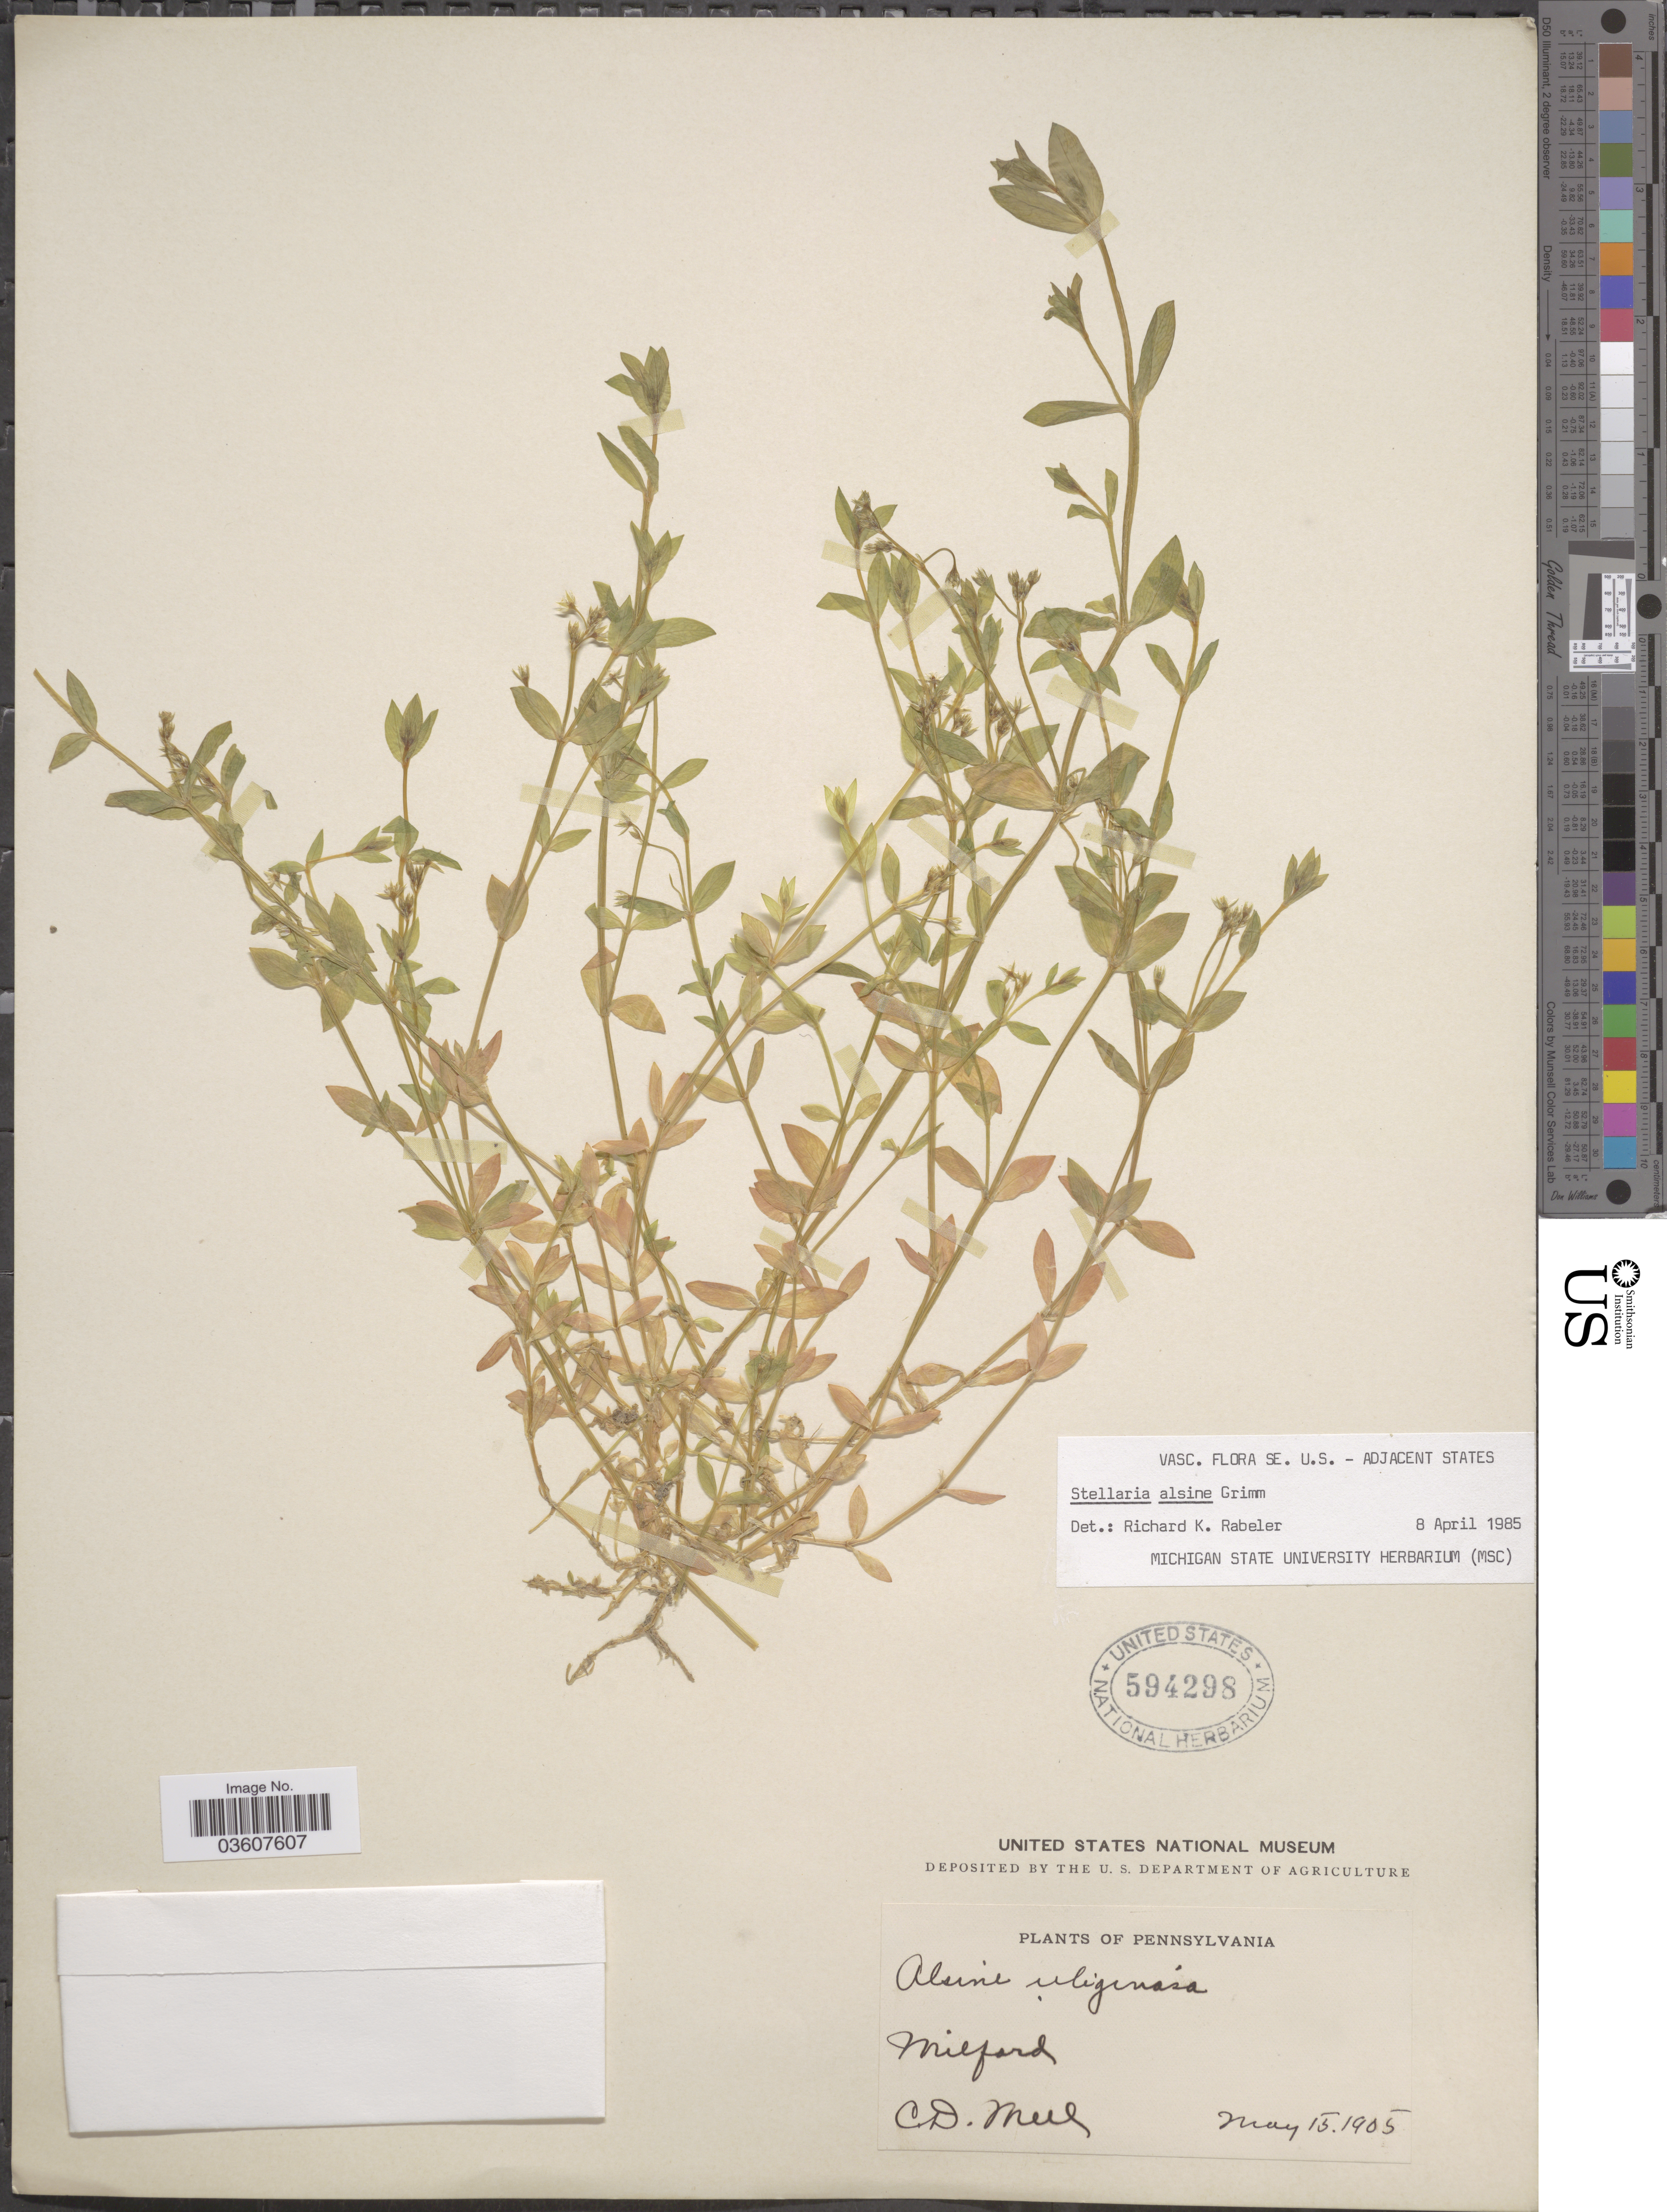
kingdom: Plantae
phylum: Tracheophyta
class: Magnoliopsida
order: Caryophyllales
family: Caryophyllaceae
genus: Stellaria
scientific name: Stellaria alsine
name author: Grimm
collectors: C. D. Mell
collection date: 1905-05-15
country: United States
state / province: Pennsylvania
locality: Milford.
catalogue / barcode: US 594298